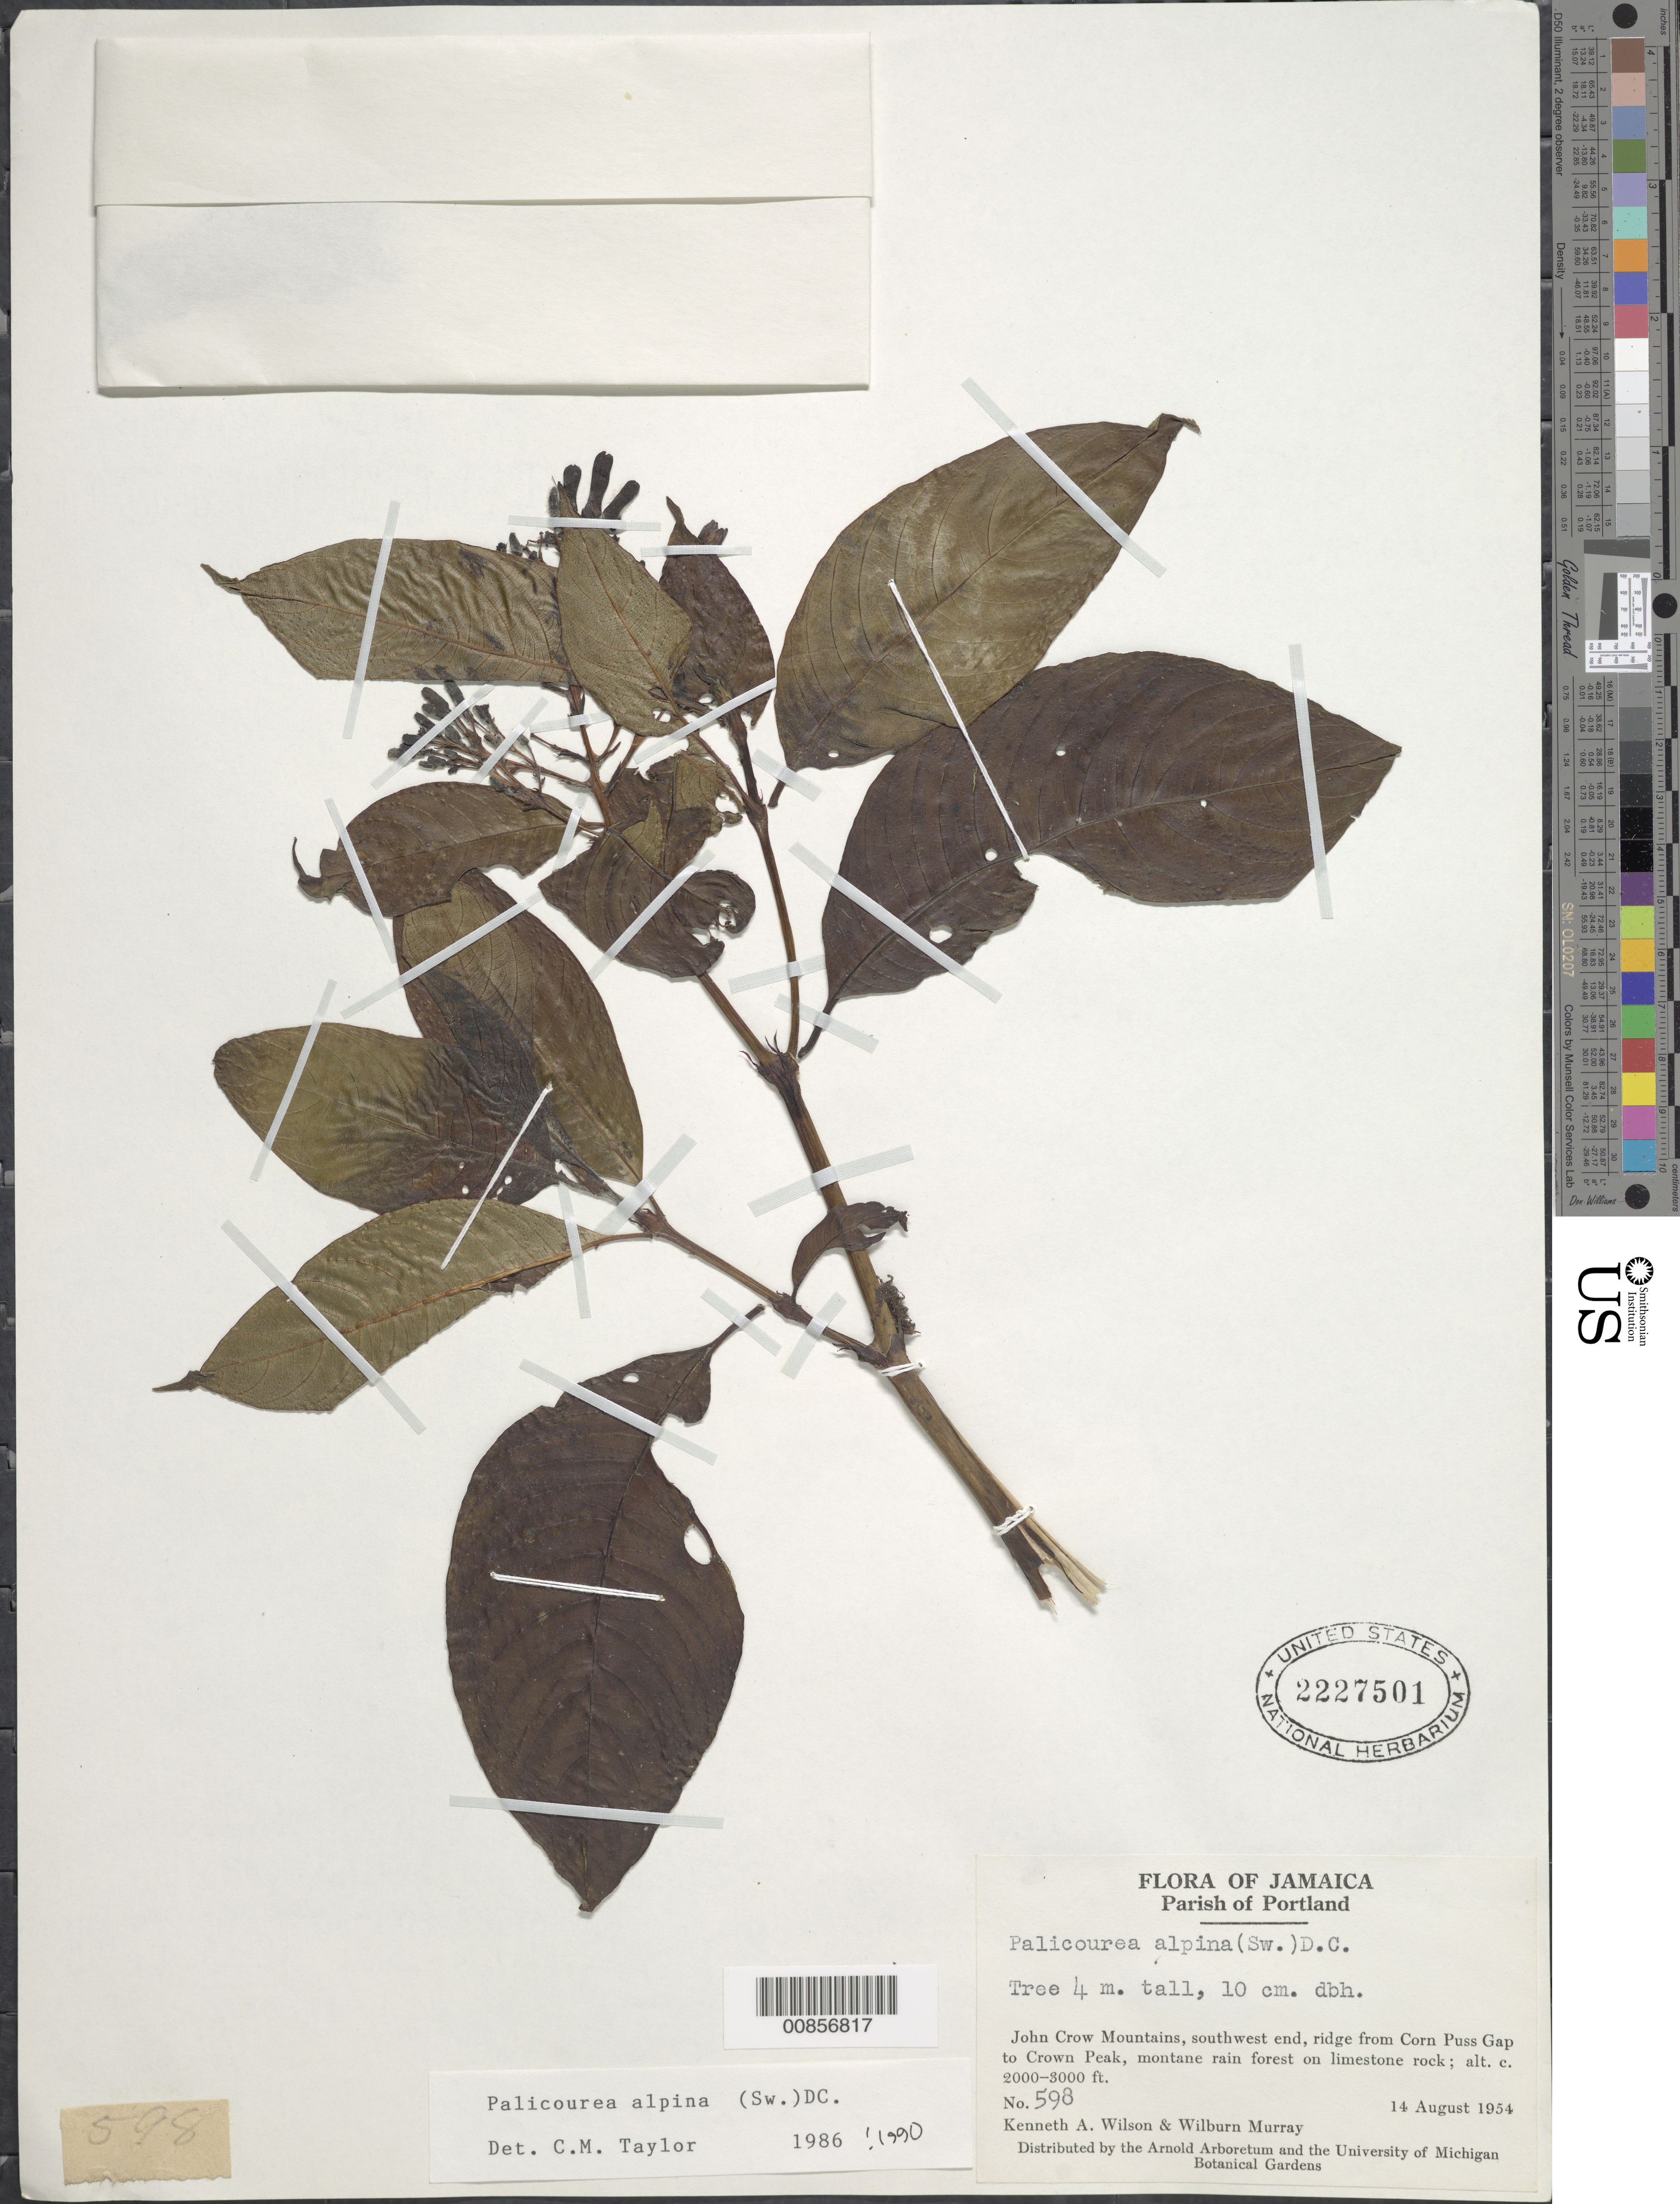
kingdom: Plantae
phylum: Tracheophyta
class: Magnoliopsida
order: Gentianales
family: Rubiaceae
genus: Palicourea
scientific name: Palicourea alpina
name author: (Sw.) DC.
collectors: K. A. Wilson & M. Wilburn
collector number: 598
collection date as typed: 14 Aug 1954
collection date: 1954-08-14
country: Jamaica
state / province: Portland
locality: John Crow Mountains, southwest end, ridge from Corn Puss Gap to Crown Peak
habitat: Montane rainforest on limestone rock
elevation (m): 610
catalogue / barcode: US 2227501